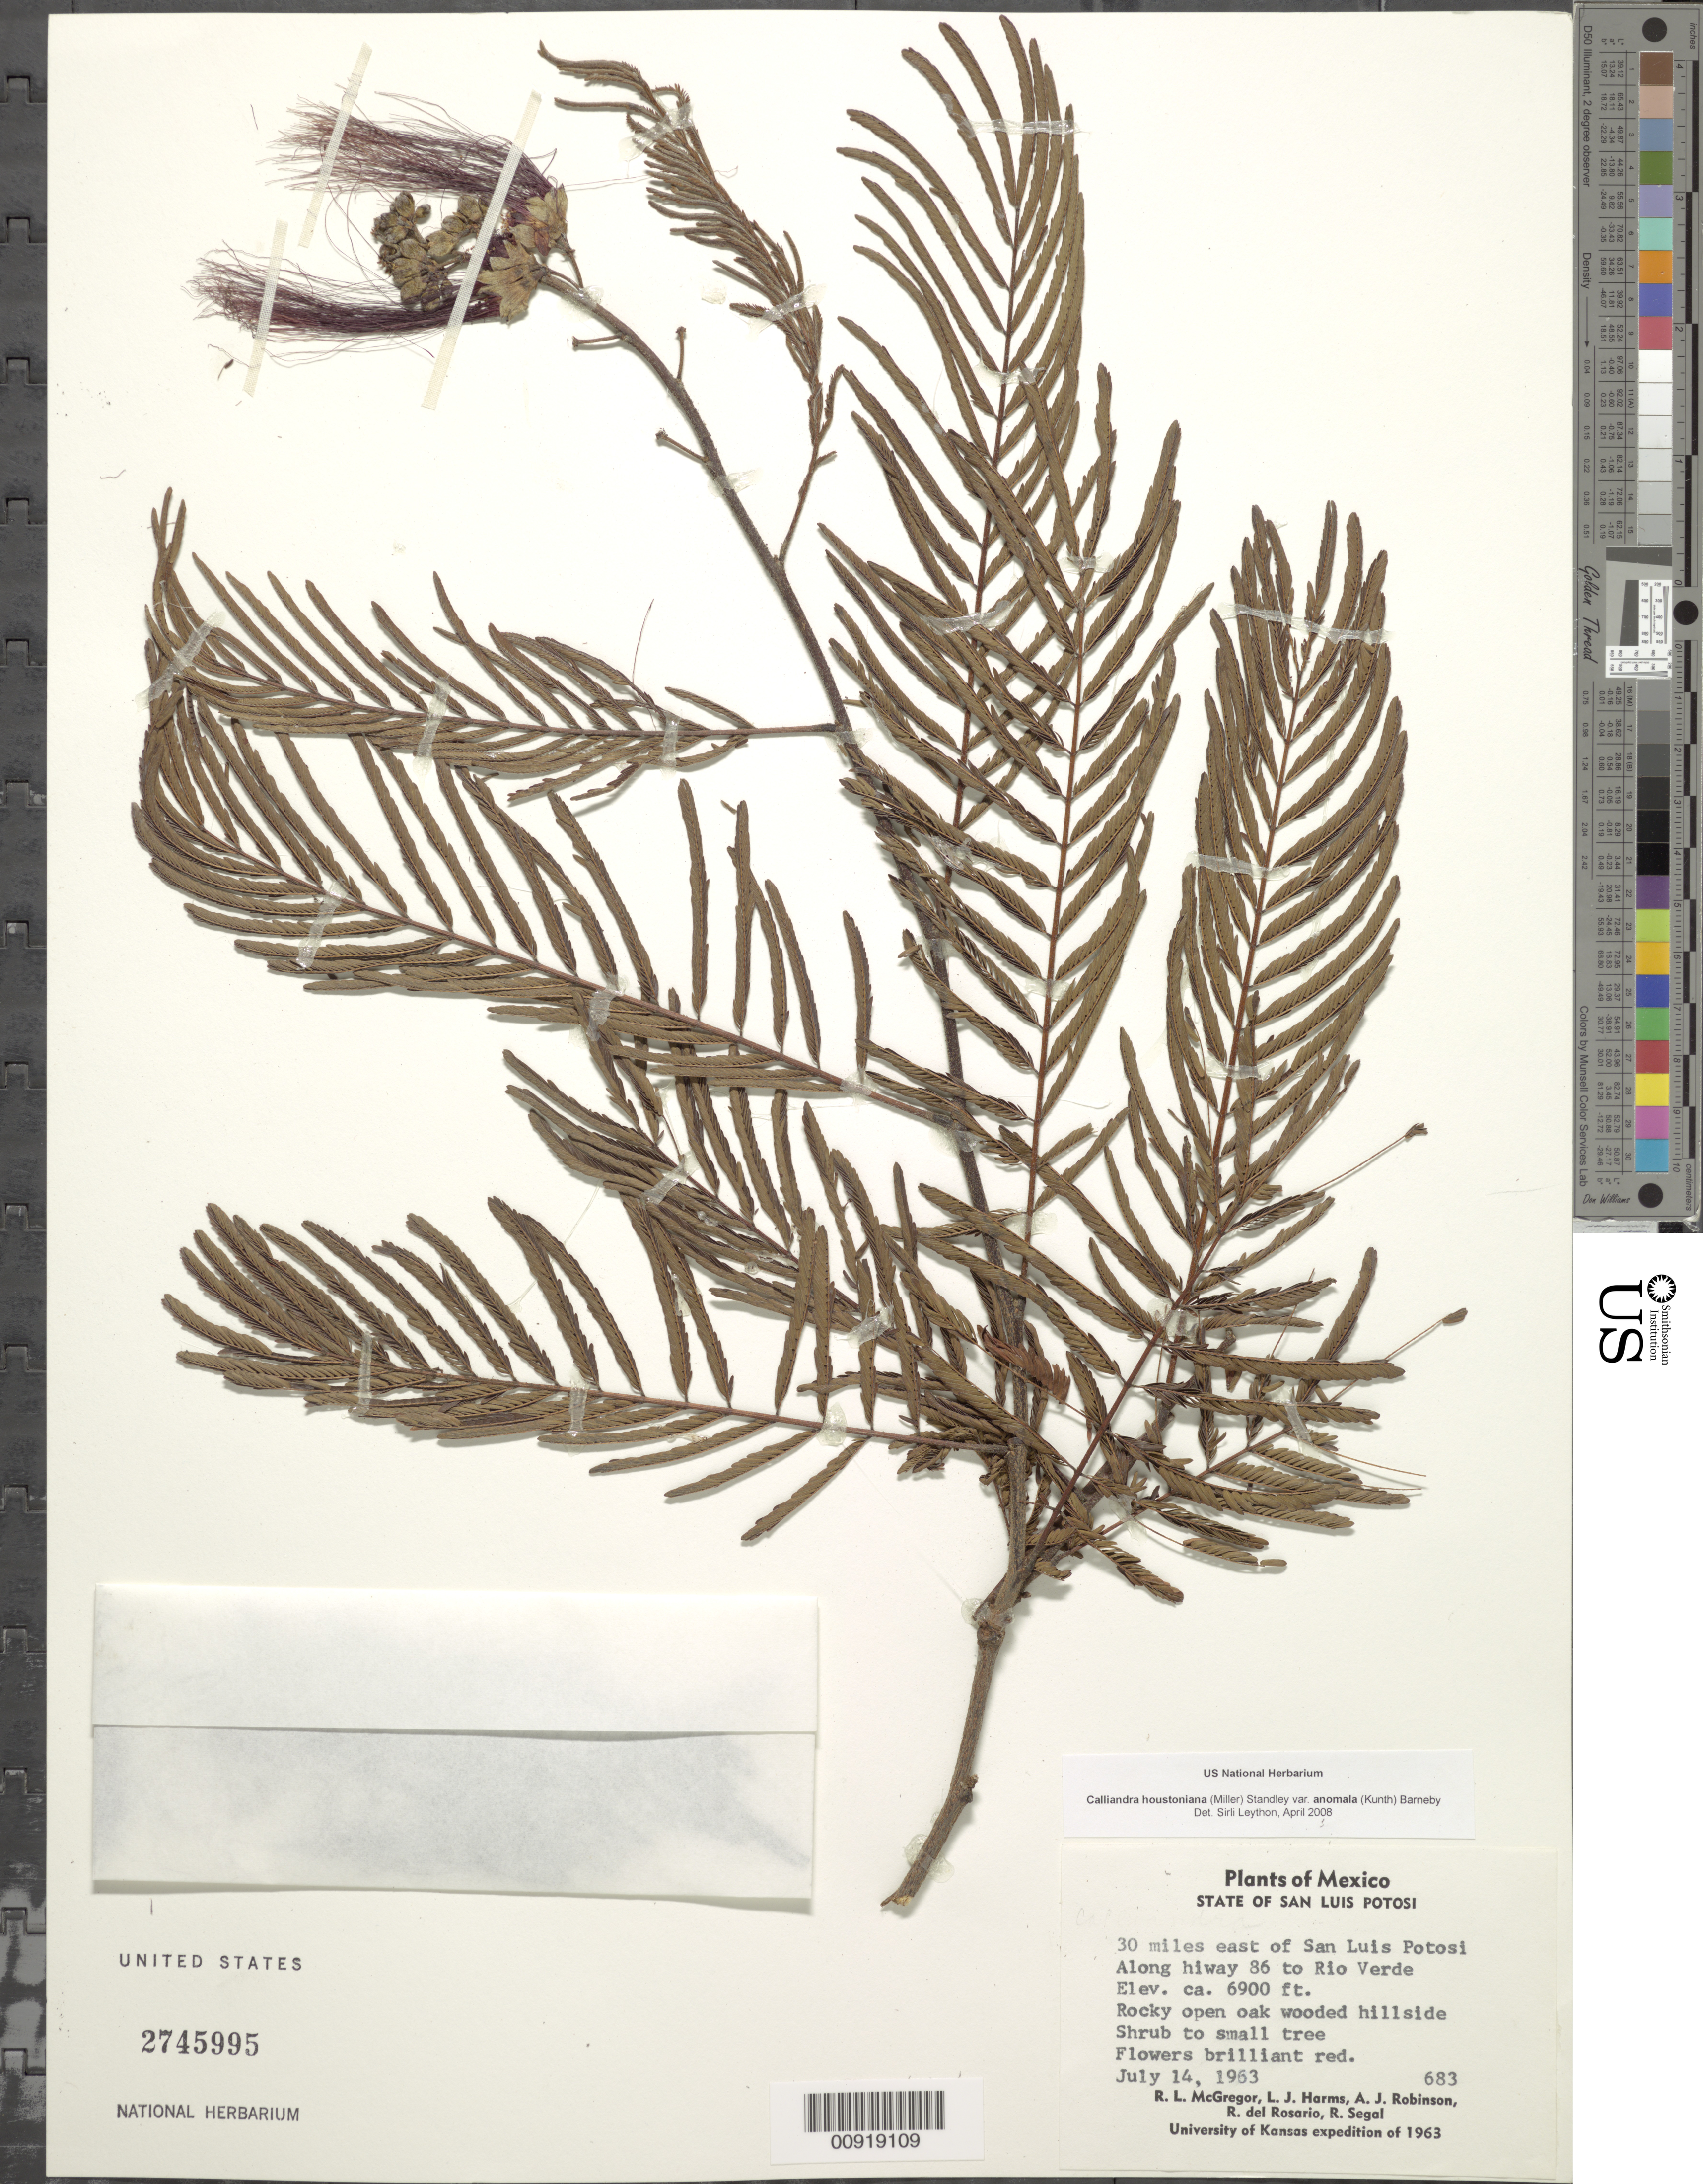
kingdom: Plantae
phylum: Tracheophyta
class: Magnoliopsida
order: Fabales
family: Fabaceae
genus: Calliandra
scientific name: Calliandra houstoniana var. anomala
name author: (Kunth) Barneby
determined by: Leython, S.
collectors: R. McGregor, L. Harms, A. J. Robinson, R. del Rosario & R. Segal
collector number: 683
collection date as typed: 14 Jul 1963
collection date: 1963-07-14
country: Mexico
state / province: San Luis Potosí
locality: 30 miles east of San Luis Potosí, along hwy 86 to Río Verde.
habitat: Rocky open oak wooded hillside.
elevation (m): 2103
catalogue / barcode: US 2745995